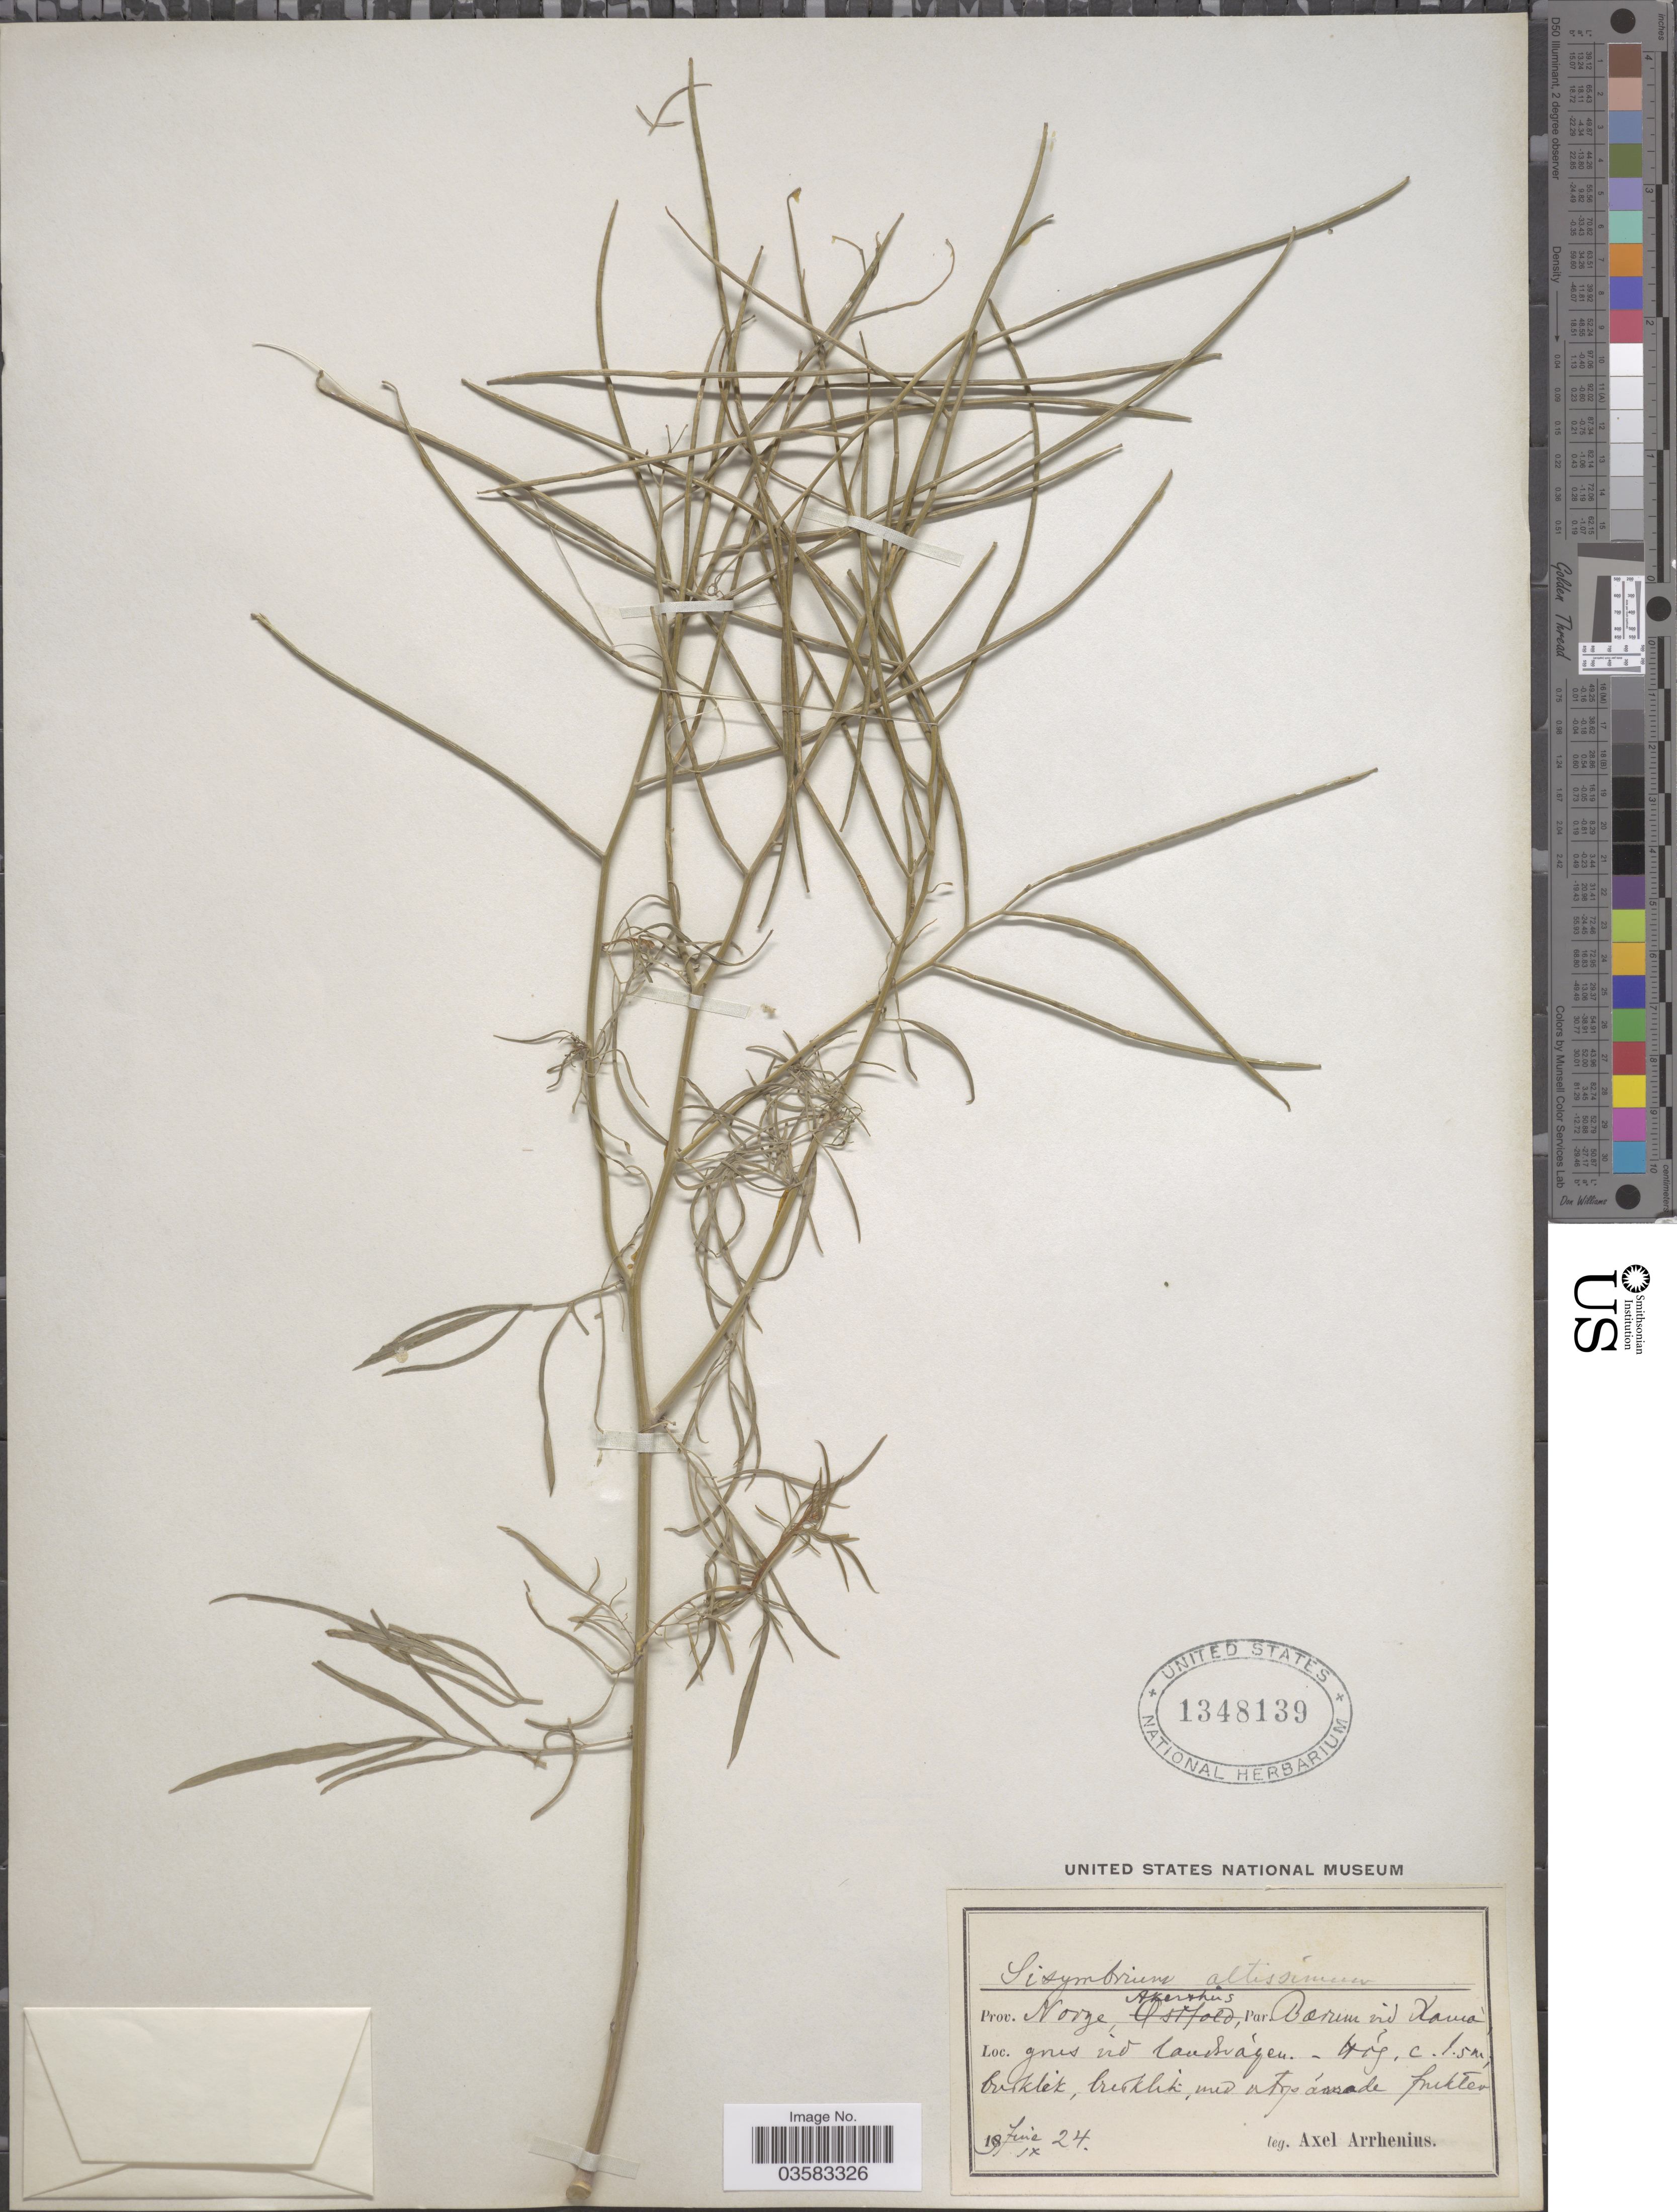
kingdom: Plantae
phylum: Tracheophyta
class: Magnoliopsida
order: Brassicales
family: Brassicaceae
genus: Sisymbrium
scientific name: Sisymbrium altissimum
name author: L.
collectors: A. Arrhenius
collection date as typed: Fine IX 1924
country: Norway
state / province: Akershus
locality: [illegible text].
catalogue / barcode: US 1348139